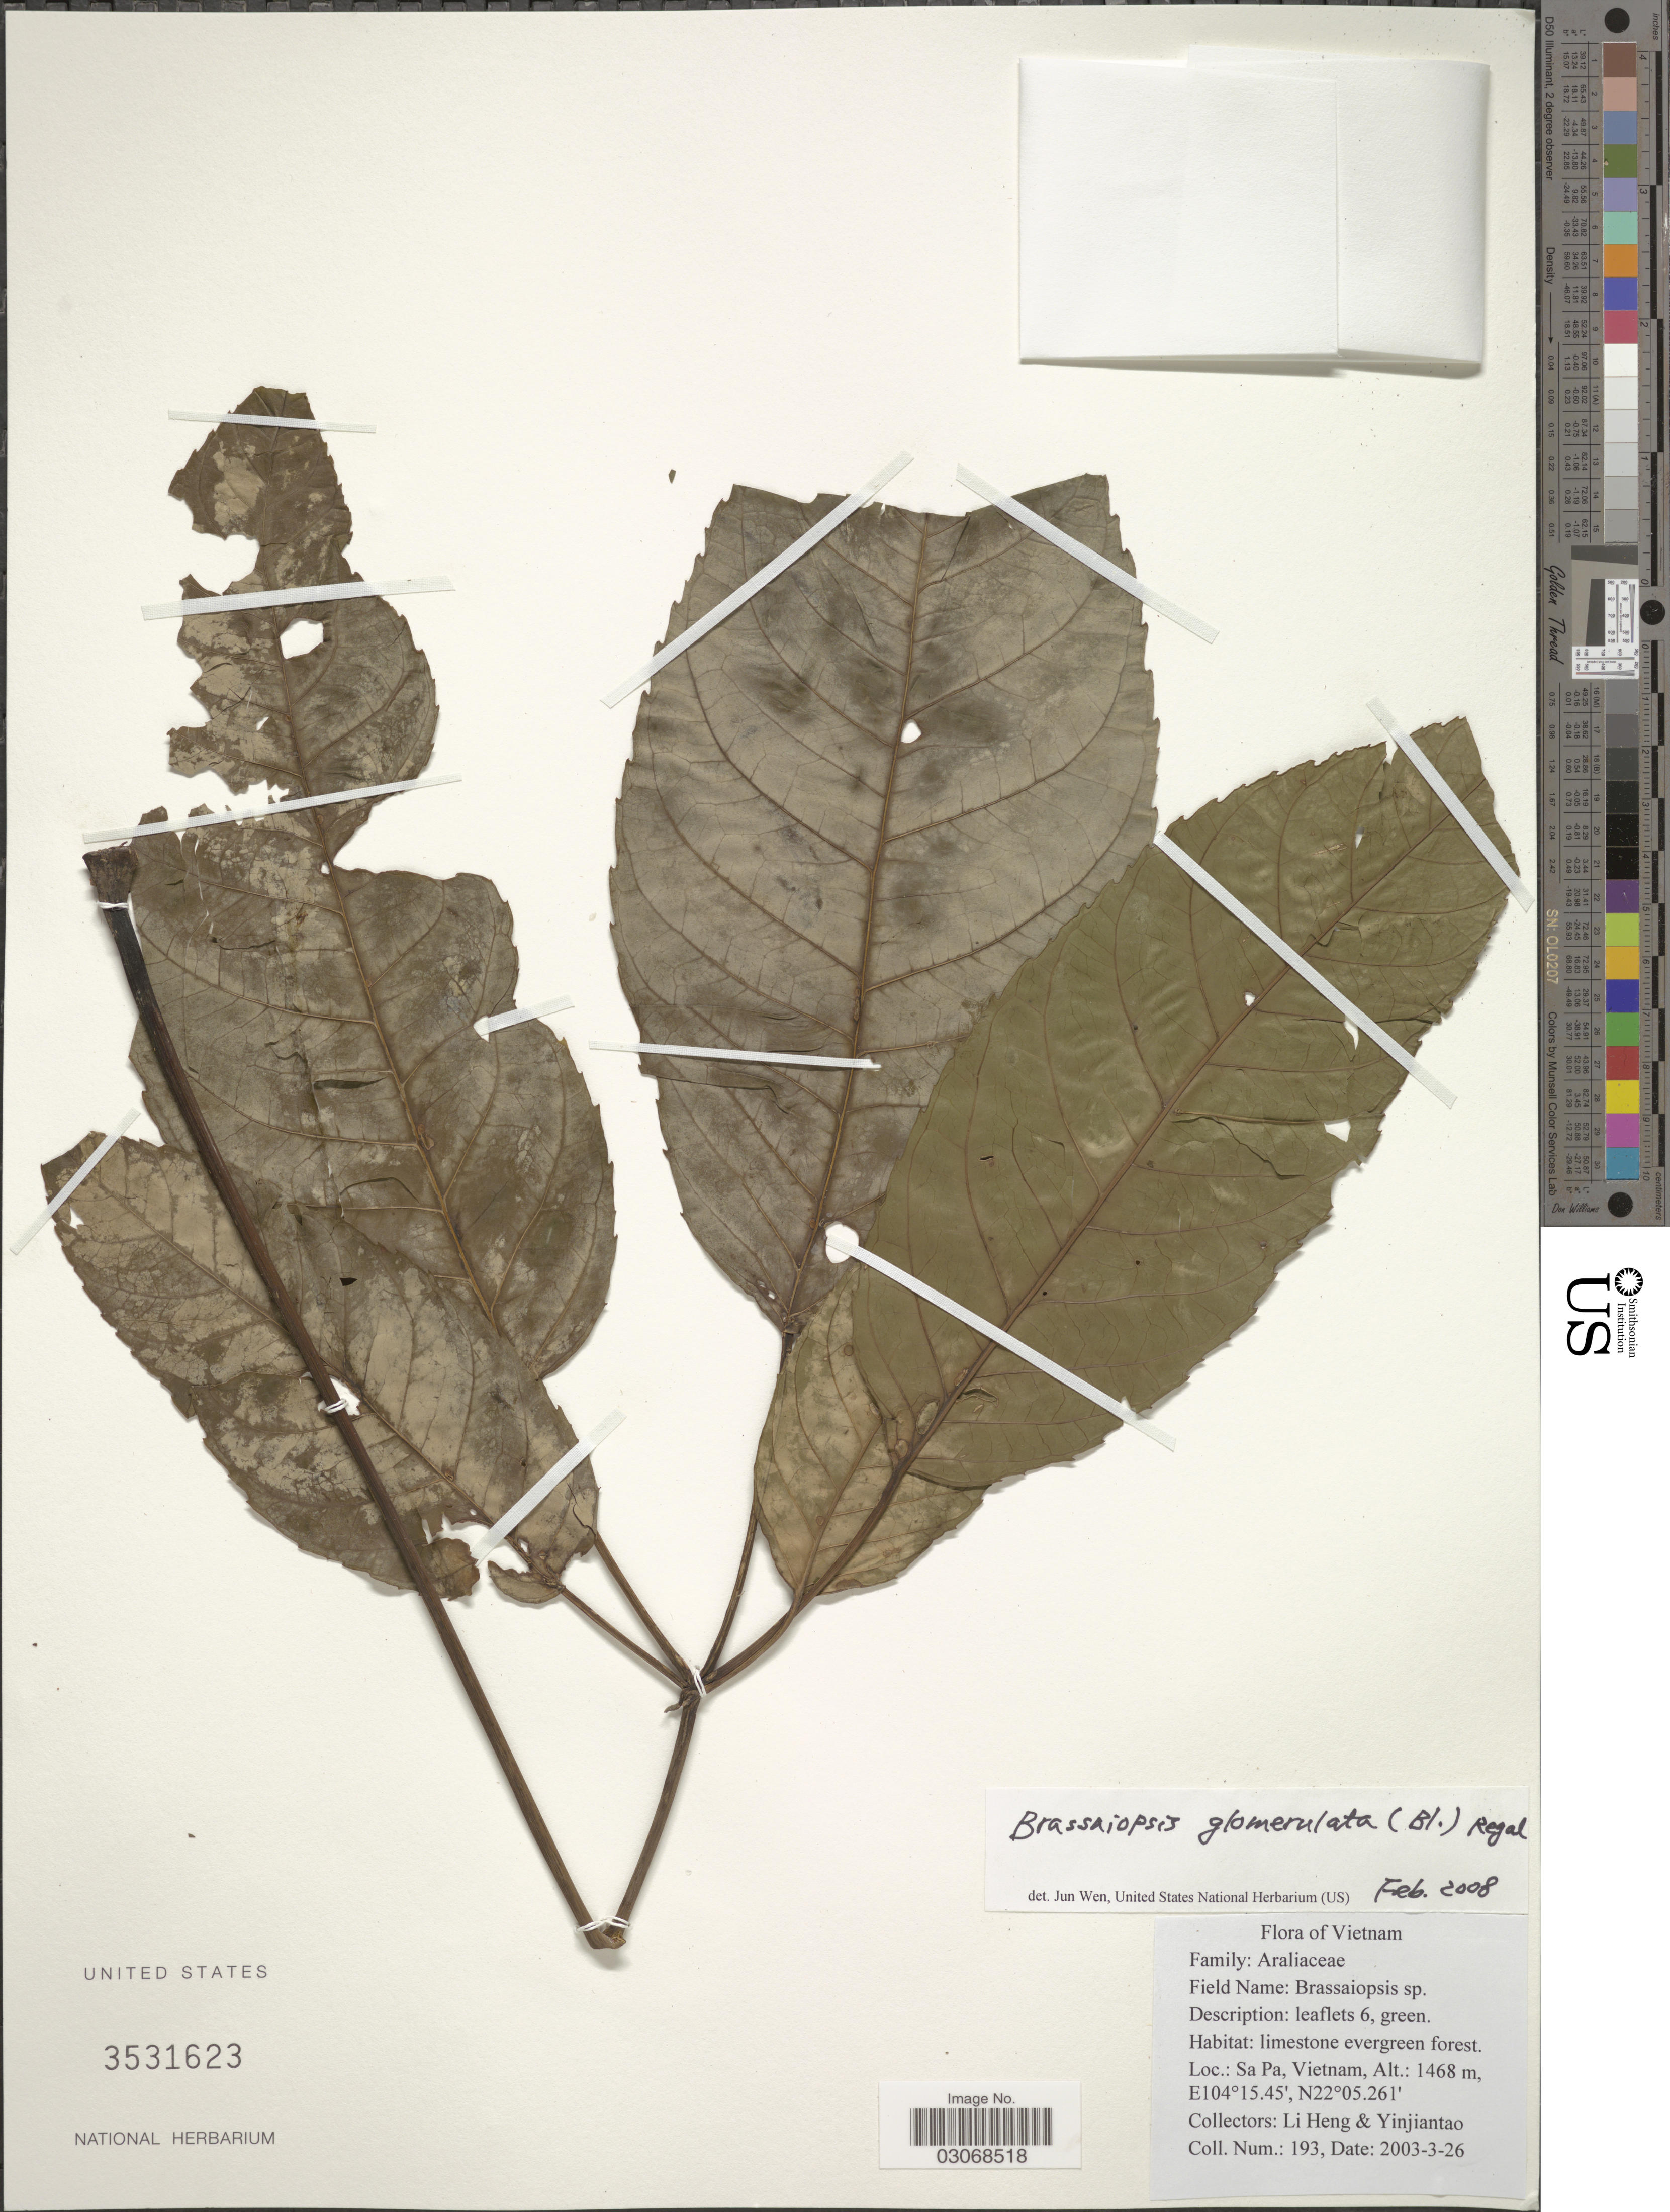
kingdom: Plantae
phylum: Tracheophyta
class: Magnoliopsida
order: Apiales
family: Araliaceae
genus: Brassaiopsis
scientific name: Brassaiopsis glomerulata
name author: (Blume) Regel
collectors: L. Heng & Yinjiantao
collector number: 193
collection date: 2003-03-26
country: Vietnam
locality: Sa Pa.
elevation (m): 1468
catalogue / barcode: US 3531623